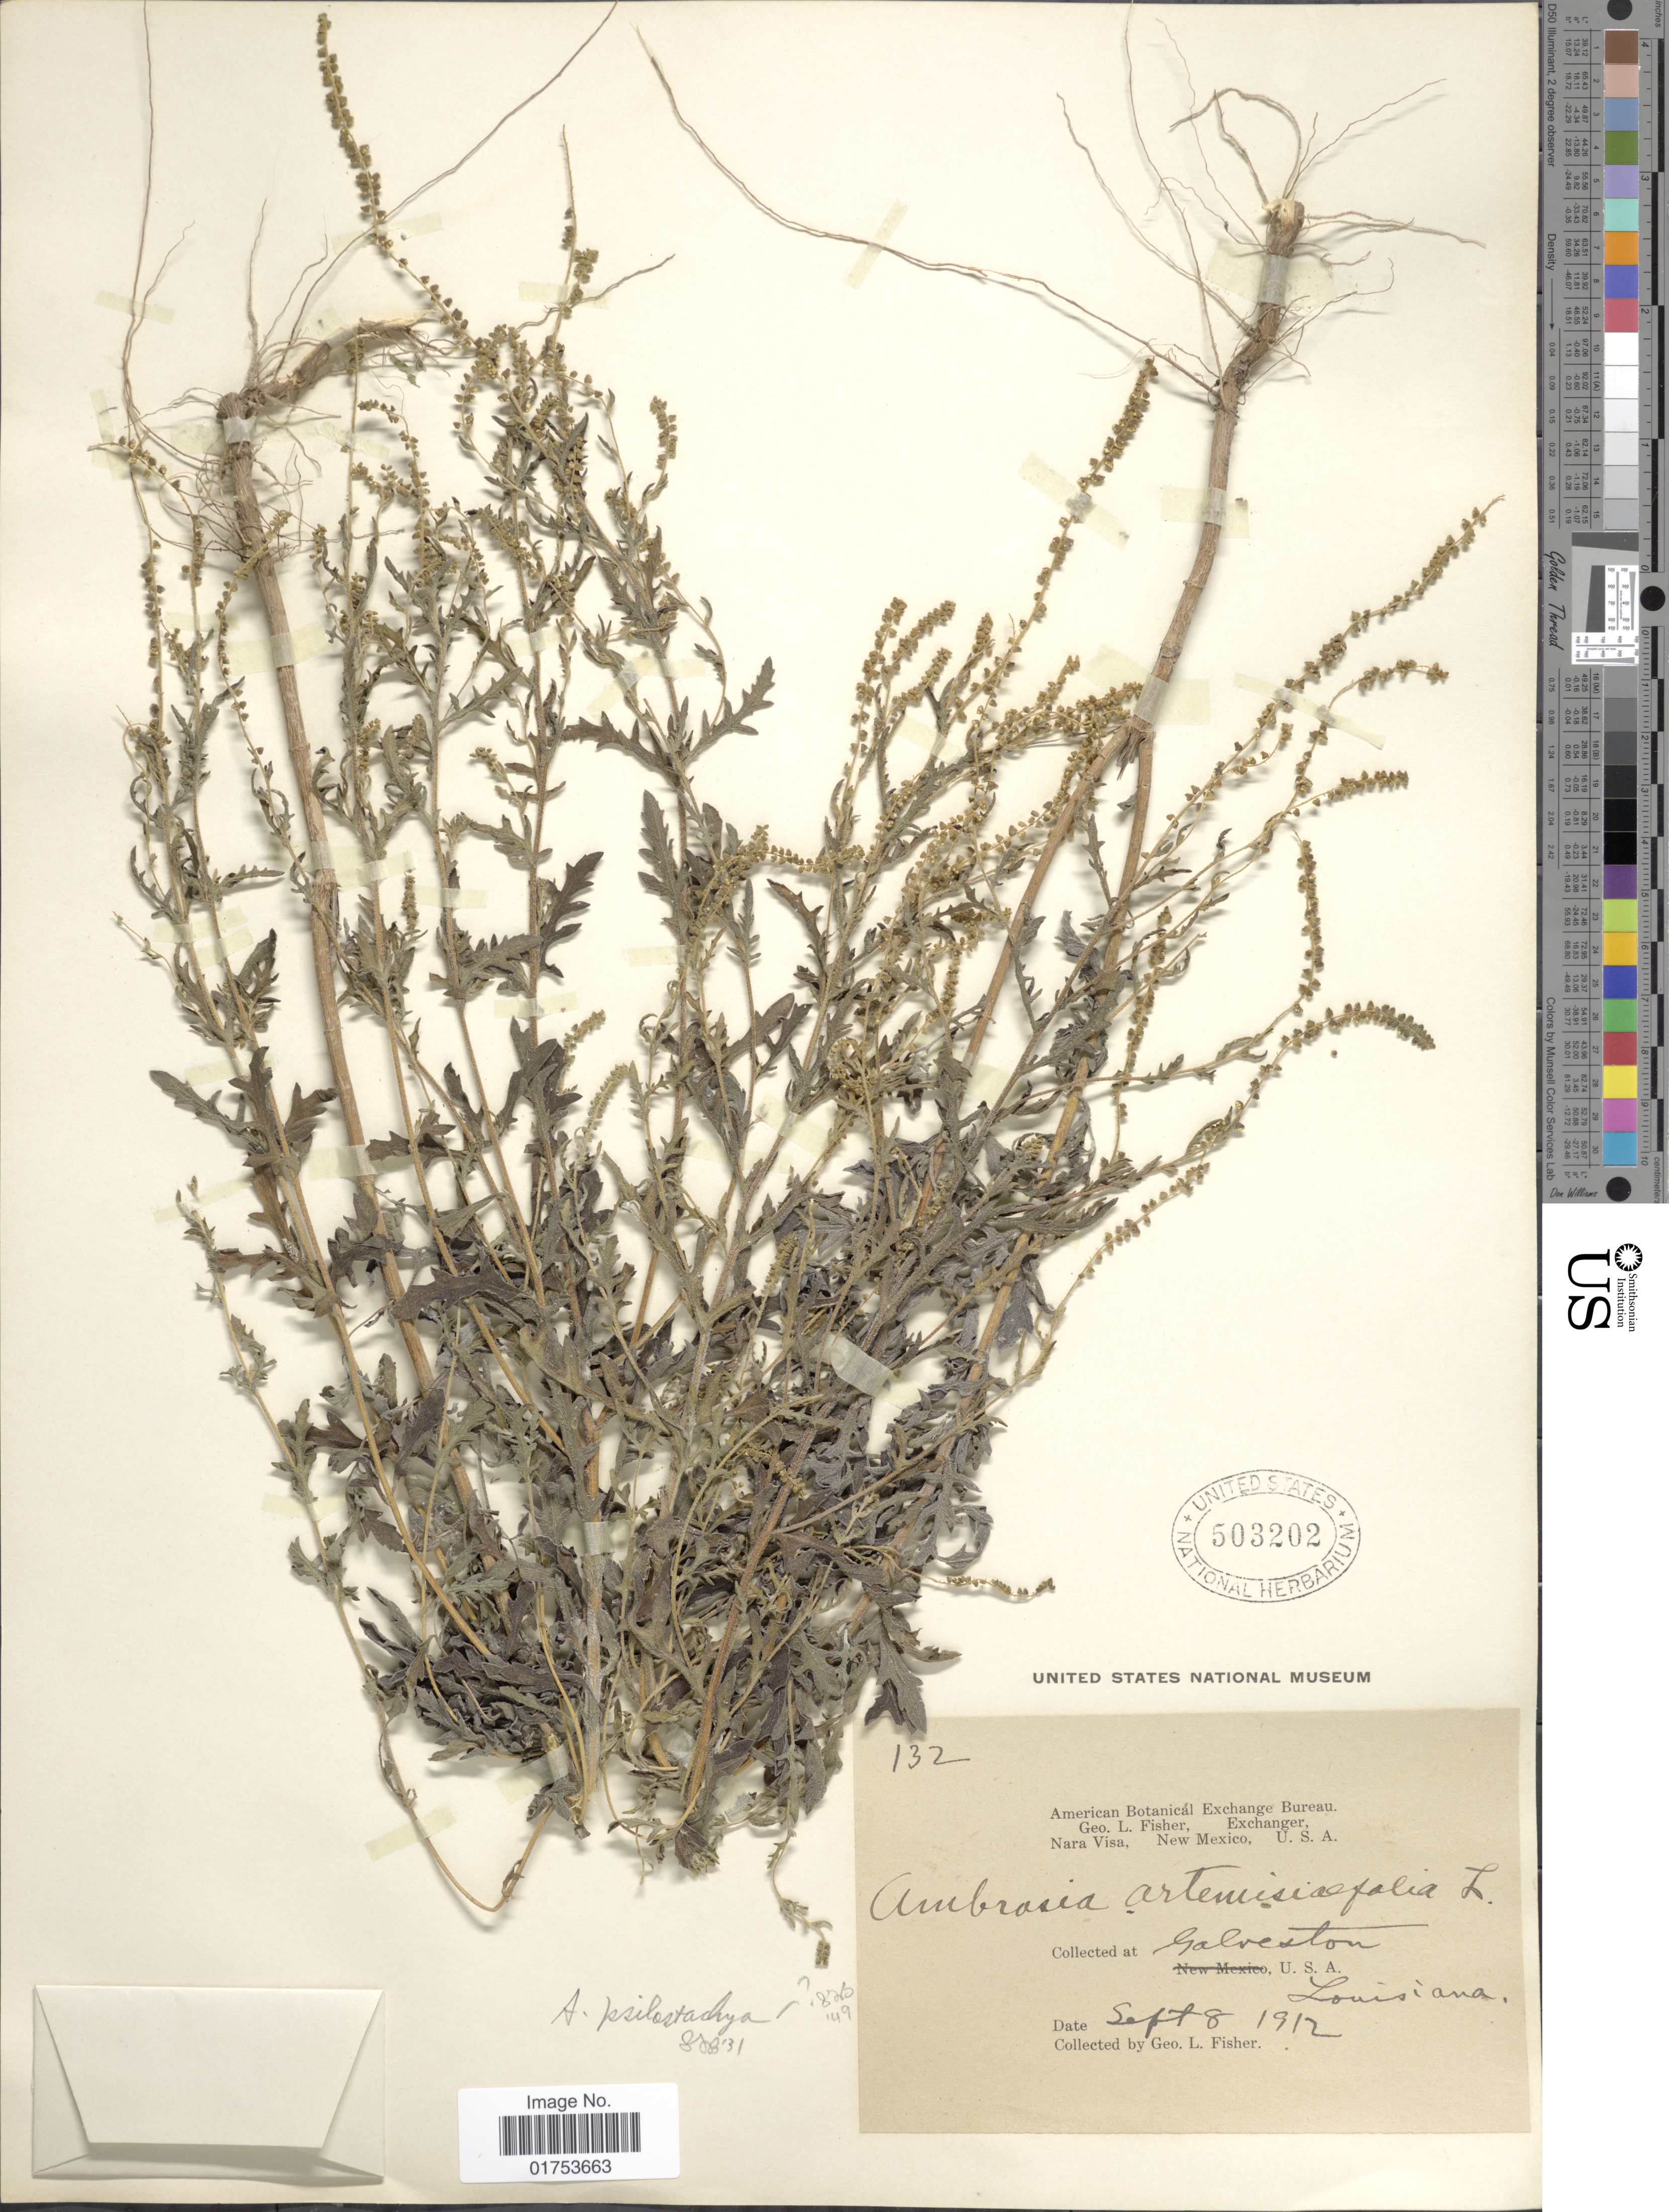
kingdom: Plantae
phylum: Tracheophyta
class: Magnoliopsida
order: Asterales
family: Asteraceae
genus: Ambrosia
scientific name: Ambrosia psilostachya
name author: DC.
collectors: G. L. Fisher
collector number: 132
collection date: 1912-09-08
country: United States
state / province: Louisiana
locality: Galveston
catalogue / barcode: US 503202